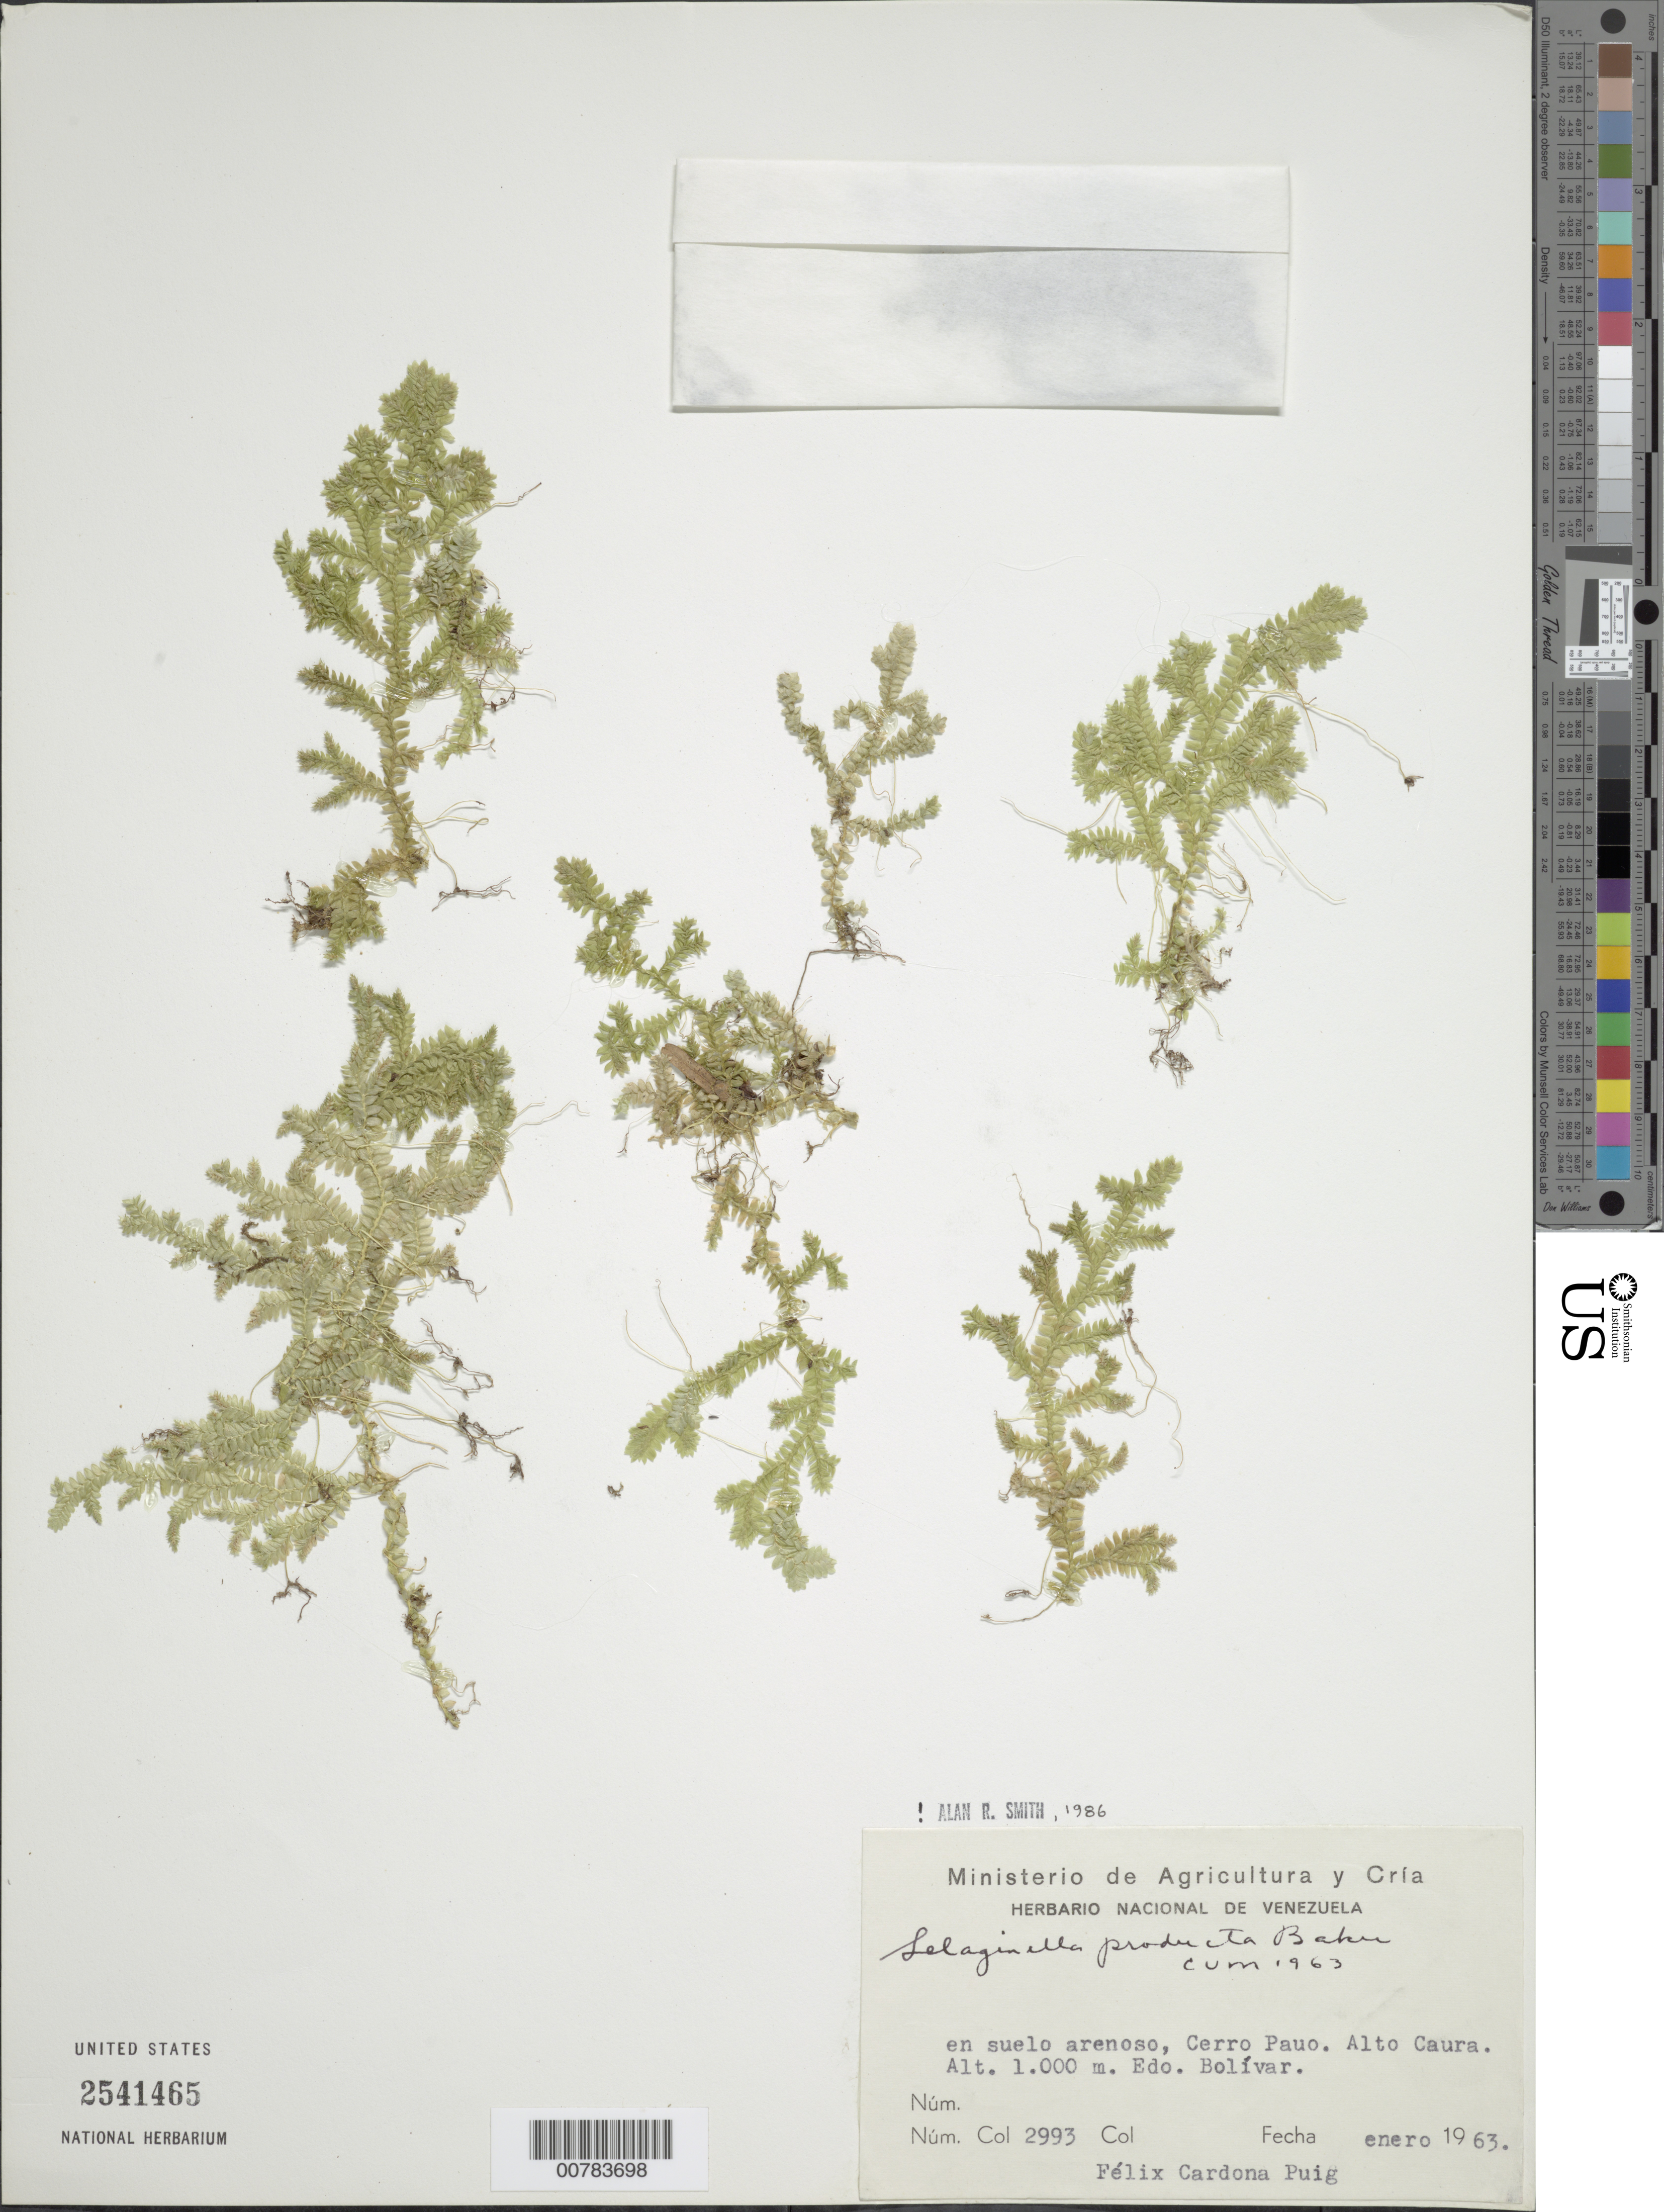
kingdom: Plantae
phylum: Tracheophyta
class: Lycopodiopsida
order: Selaginellales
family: Selaginellaceae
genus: Selaginella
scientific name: Selaginella producta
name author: Baker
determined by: Smith, Alan R., (UC)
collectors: F. Cardona Puig & H. Puig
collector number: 2993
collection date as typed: Jan-63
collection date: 1963-01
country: Venezuela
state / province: Bolívar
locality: Cerro Pauo, Alto Caura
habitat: Suelo arenoso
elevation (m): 1000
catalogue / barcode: US 2541465